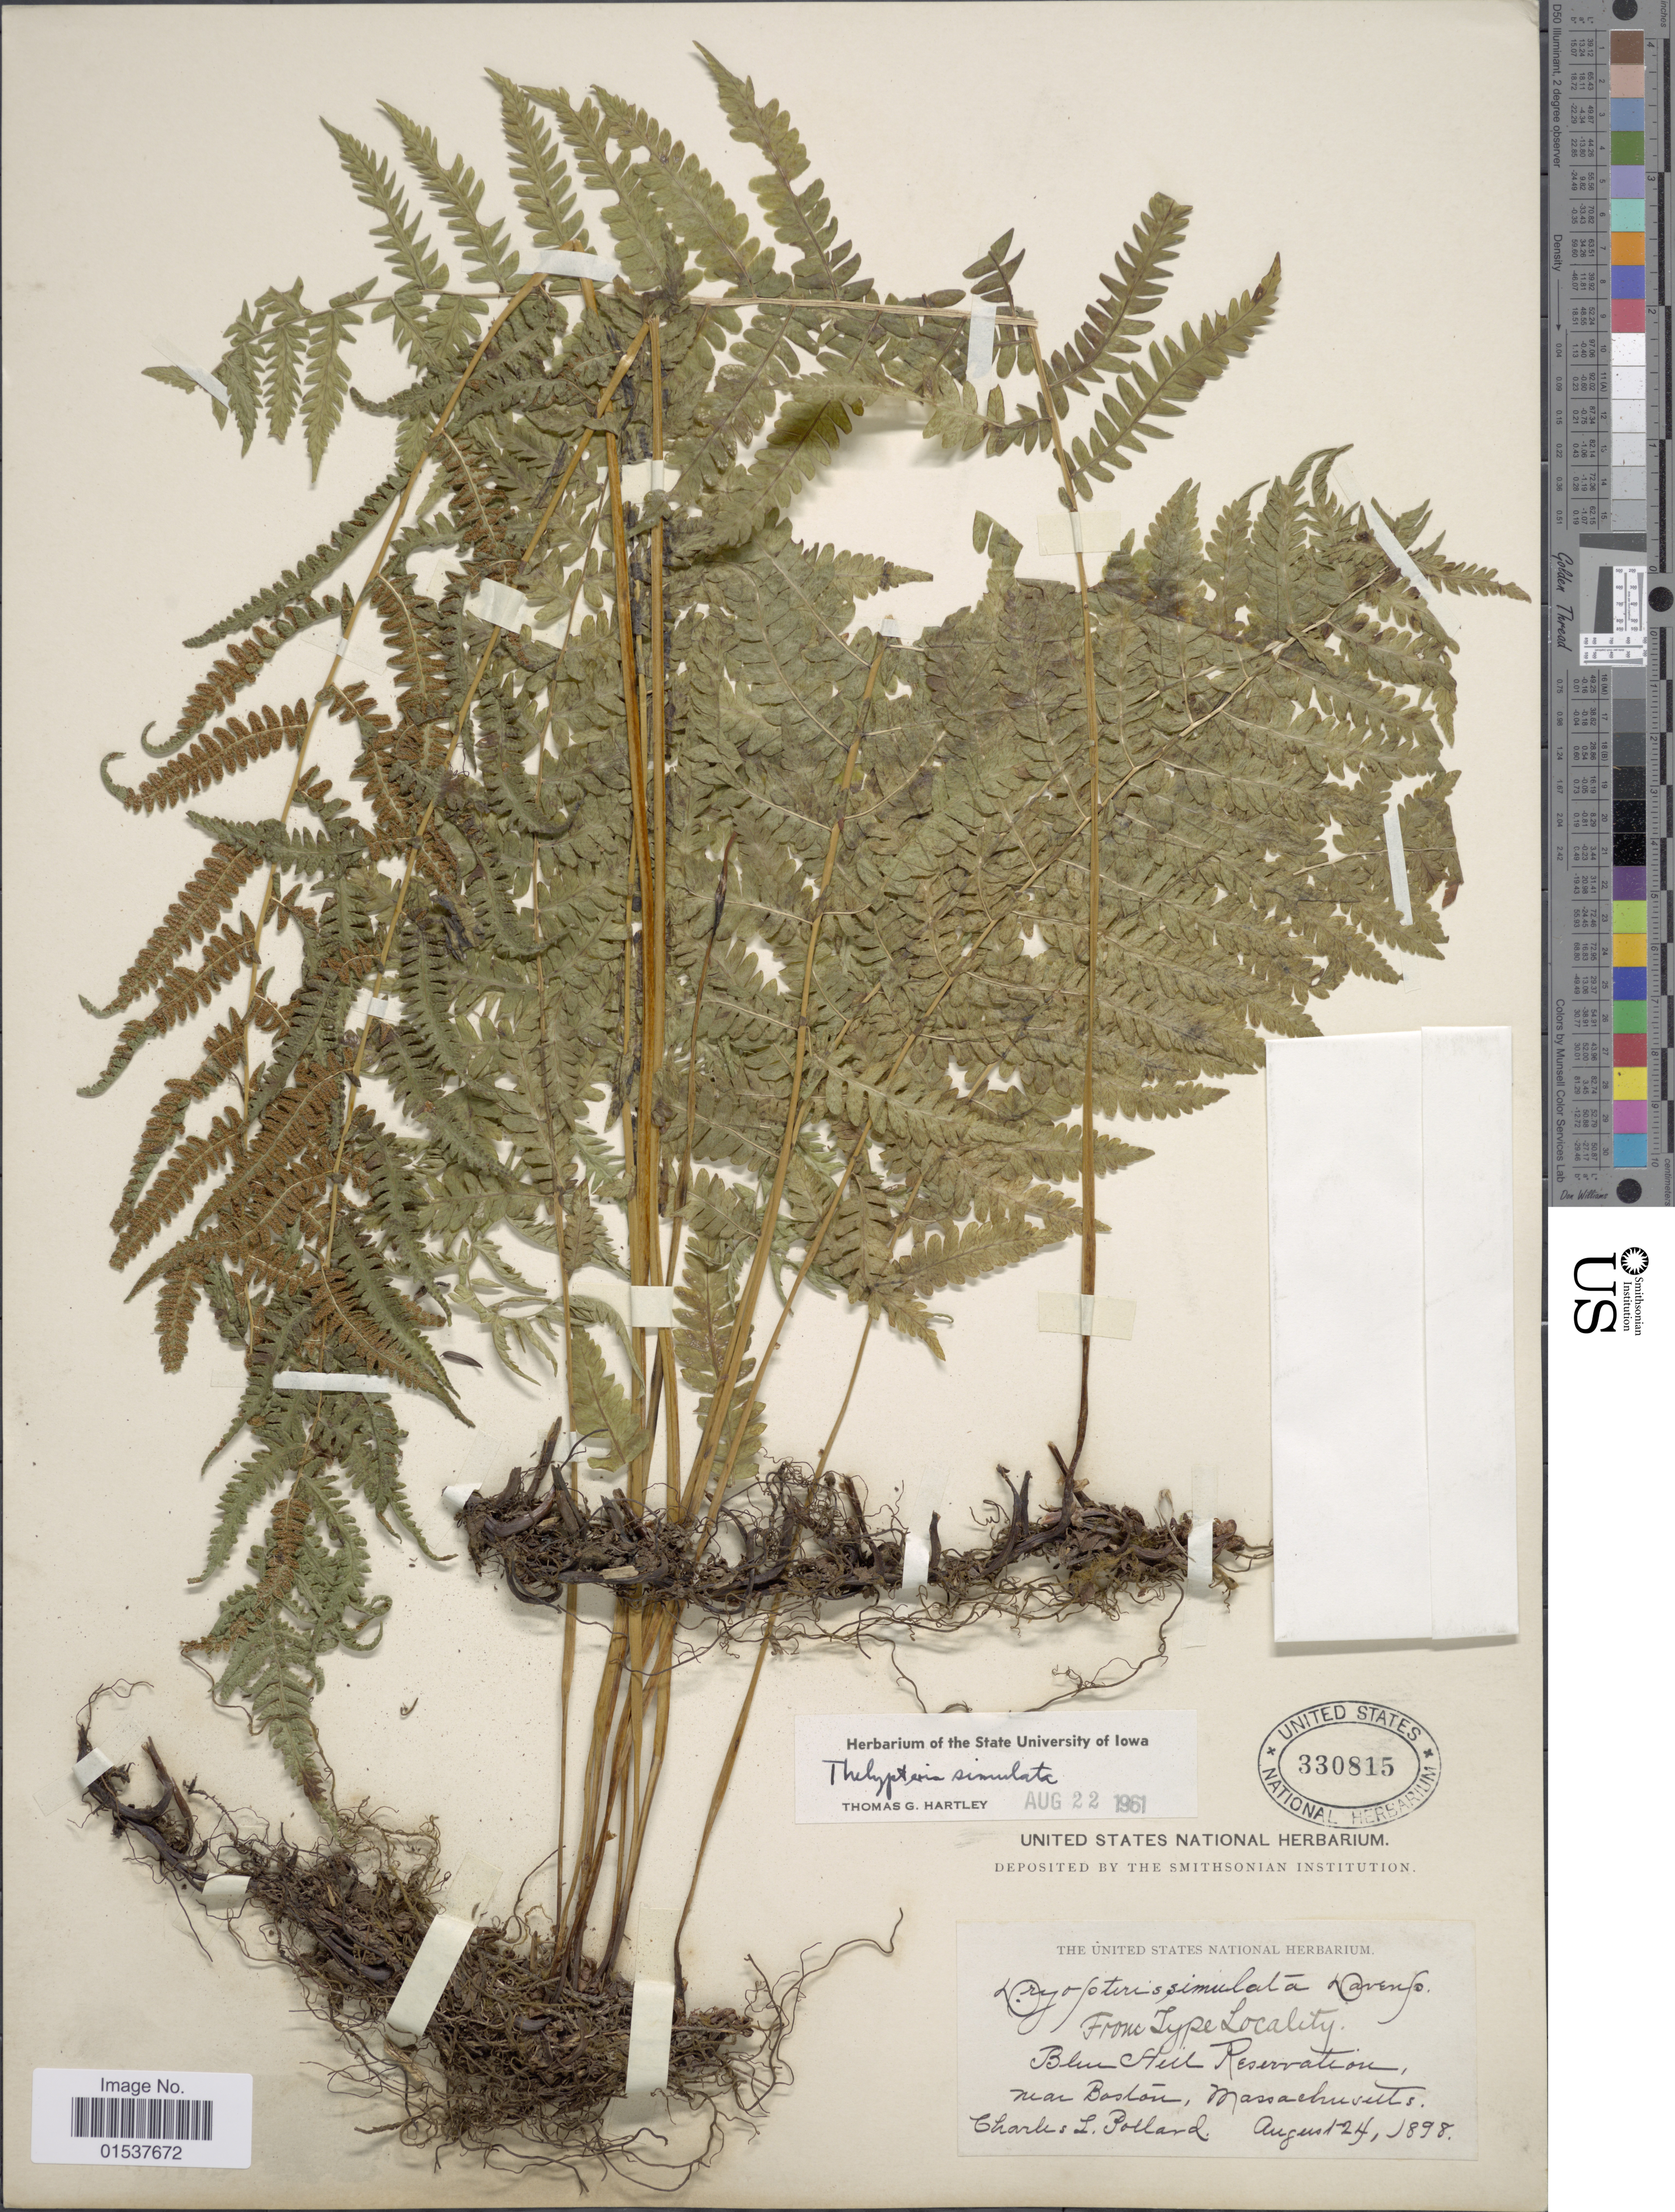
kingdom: Plantae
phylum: Tracheophyta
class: Polypodiopsida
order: Polypodiales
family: Thelypteridaceae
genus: Parathelypteris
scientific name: Parathelypteris simulata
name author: (Davenp.) Holttum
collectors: C. L. Pollard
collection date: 1898-08-24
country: United States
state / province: Massachusetts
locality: Blue Hill Reservation, near Boston, Massachusetts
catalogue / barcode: US 330815